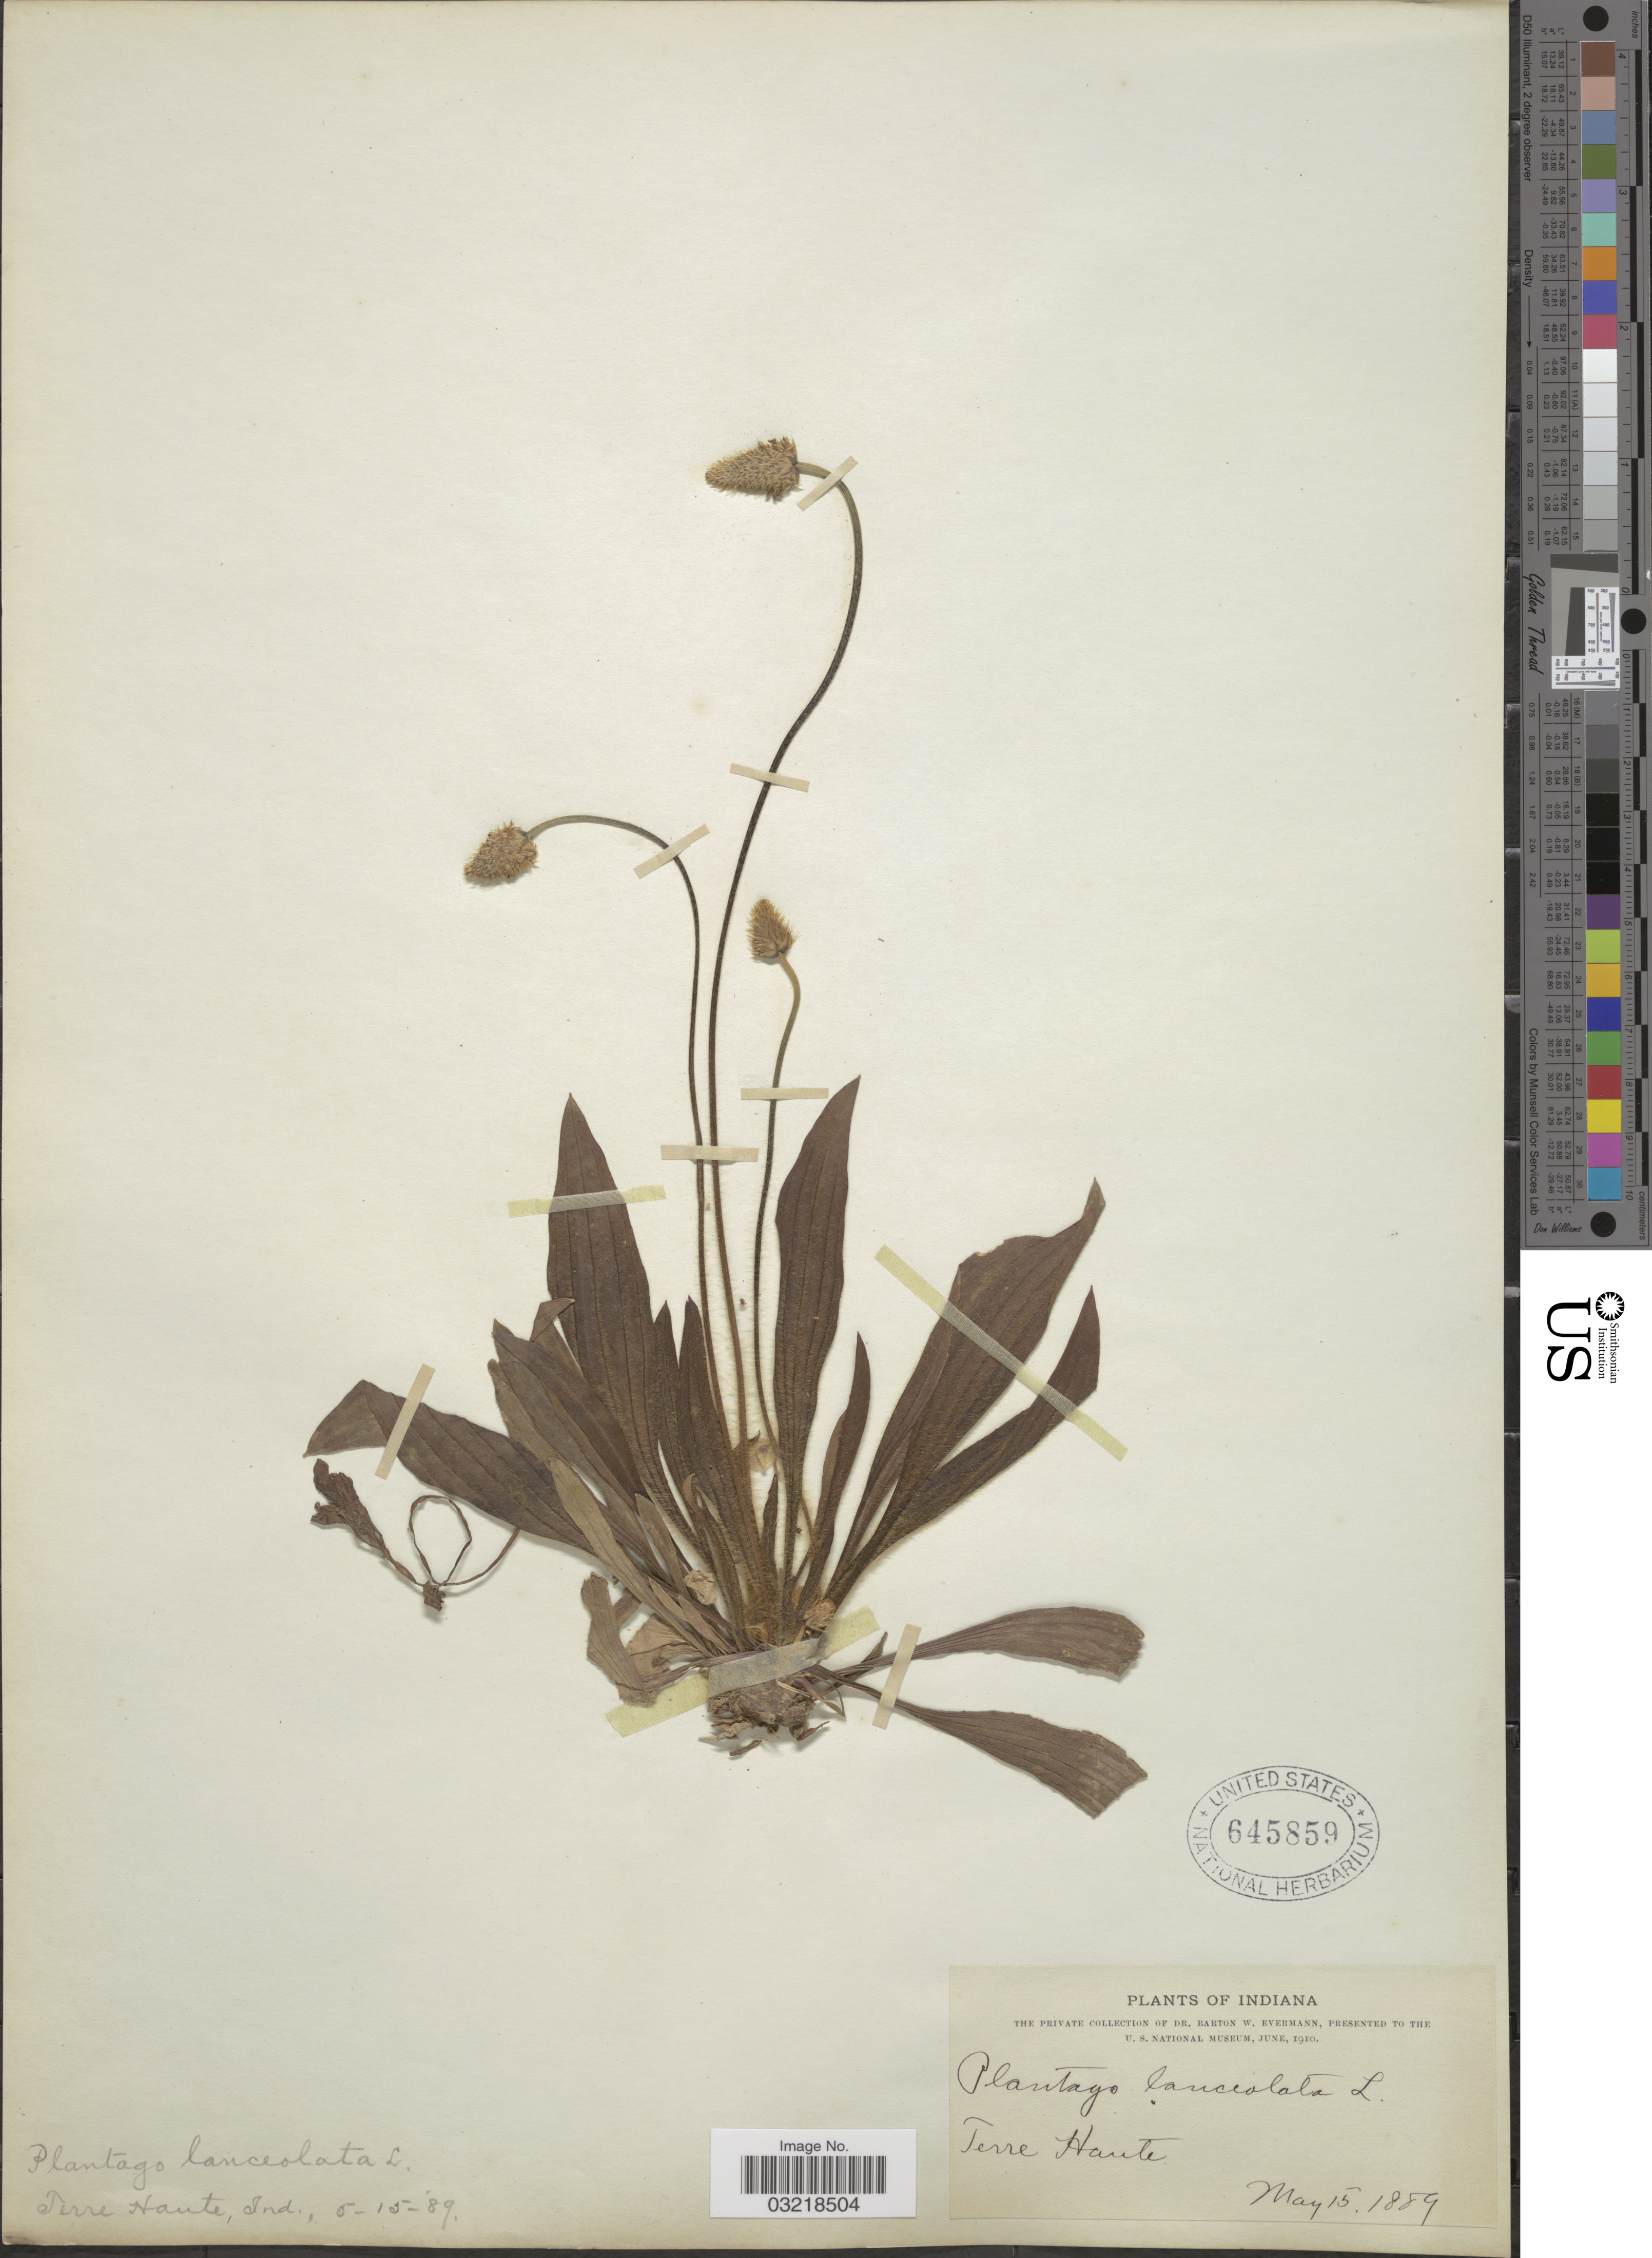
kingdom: Plantae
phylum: Tracheophyta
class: Magnoliopsida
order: Lamiales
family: Plantaginaceae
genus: Plantago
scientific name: Plantago lanceolata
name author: L.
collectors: B. W. Evermann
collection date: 1889-05-15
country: United States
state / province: Indiana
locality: Terre Haute.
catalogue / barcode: US 645859